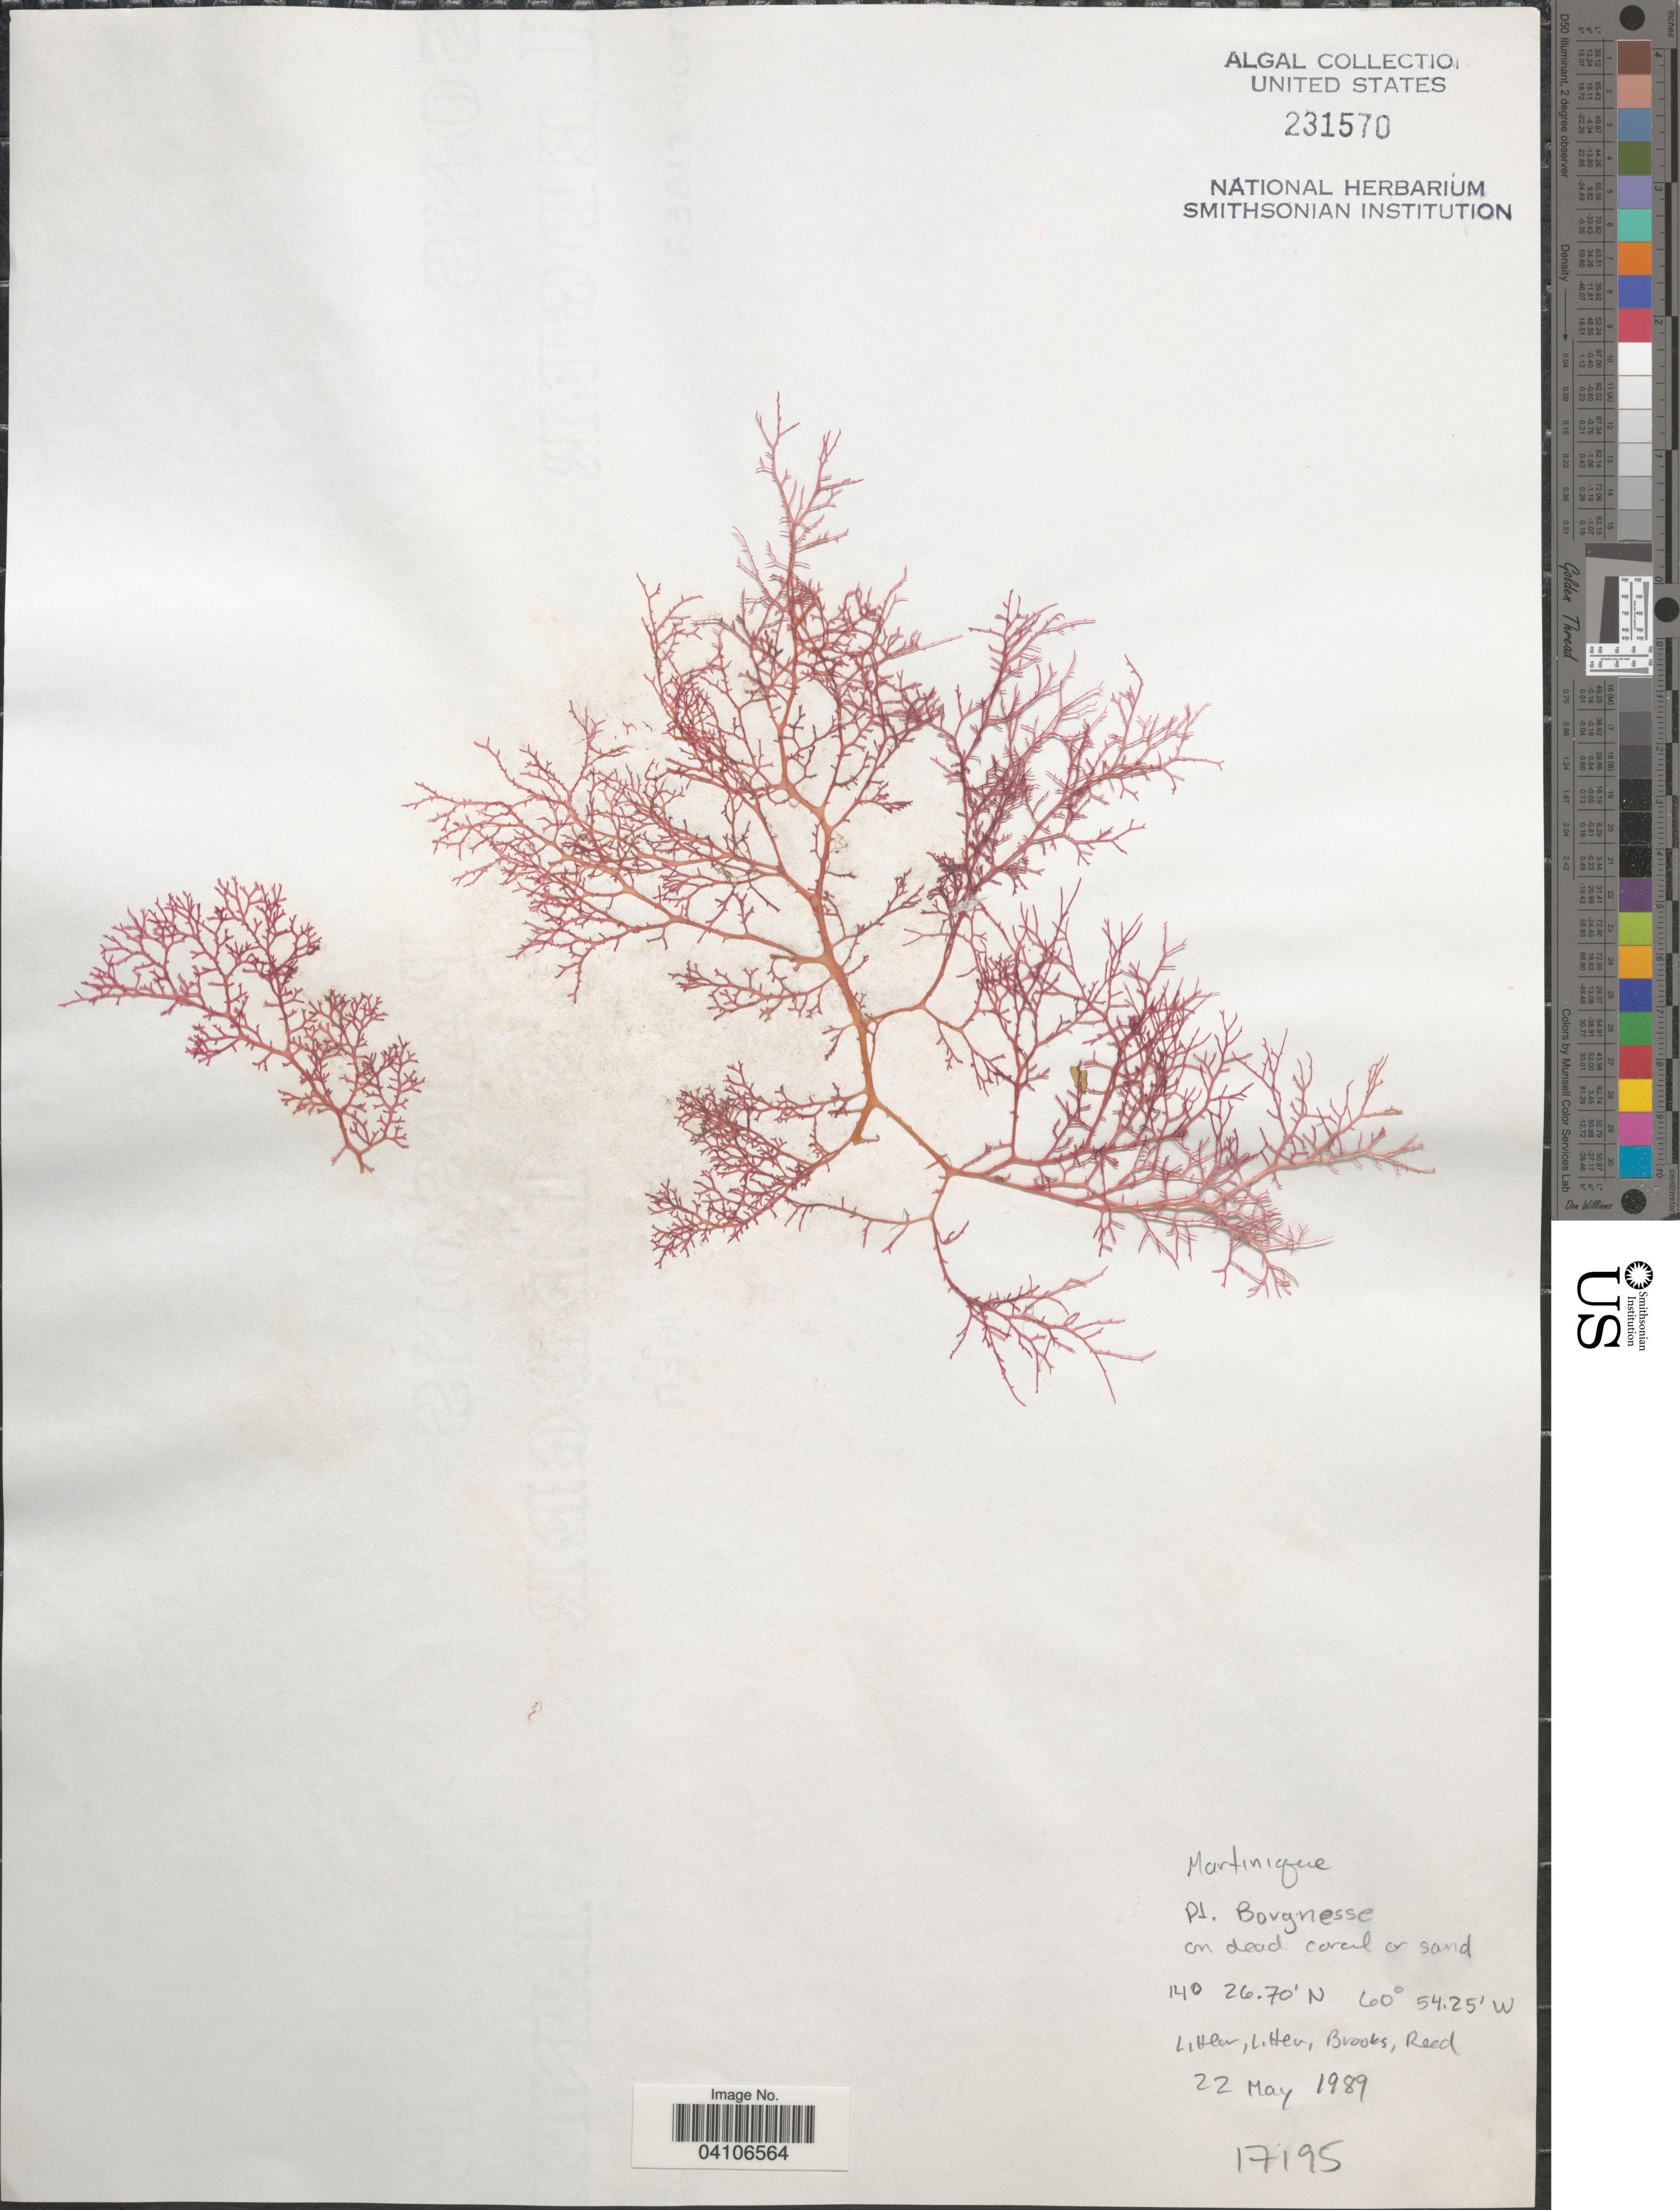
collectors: Littler, Littler, Brooks, -- & -. Reed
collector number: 17195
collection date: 1989-05-22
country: Martinique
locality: Pt. Borgnesse.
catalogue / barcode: US 231570